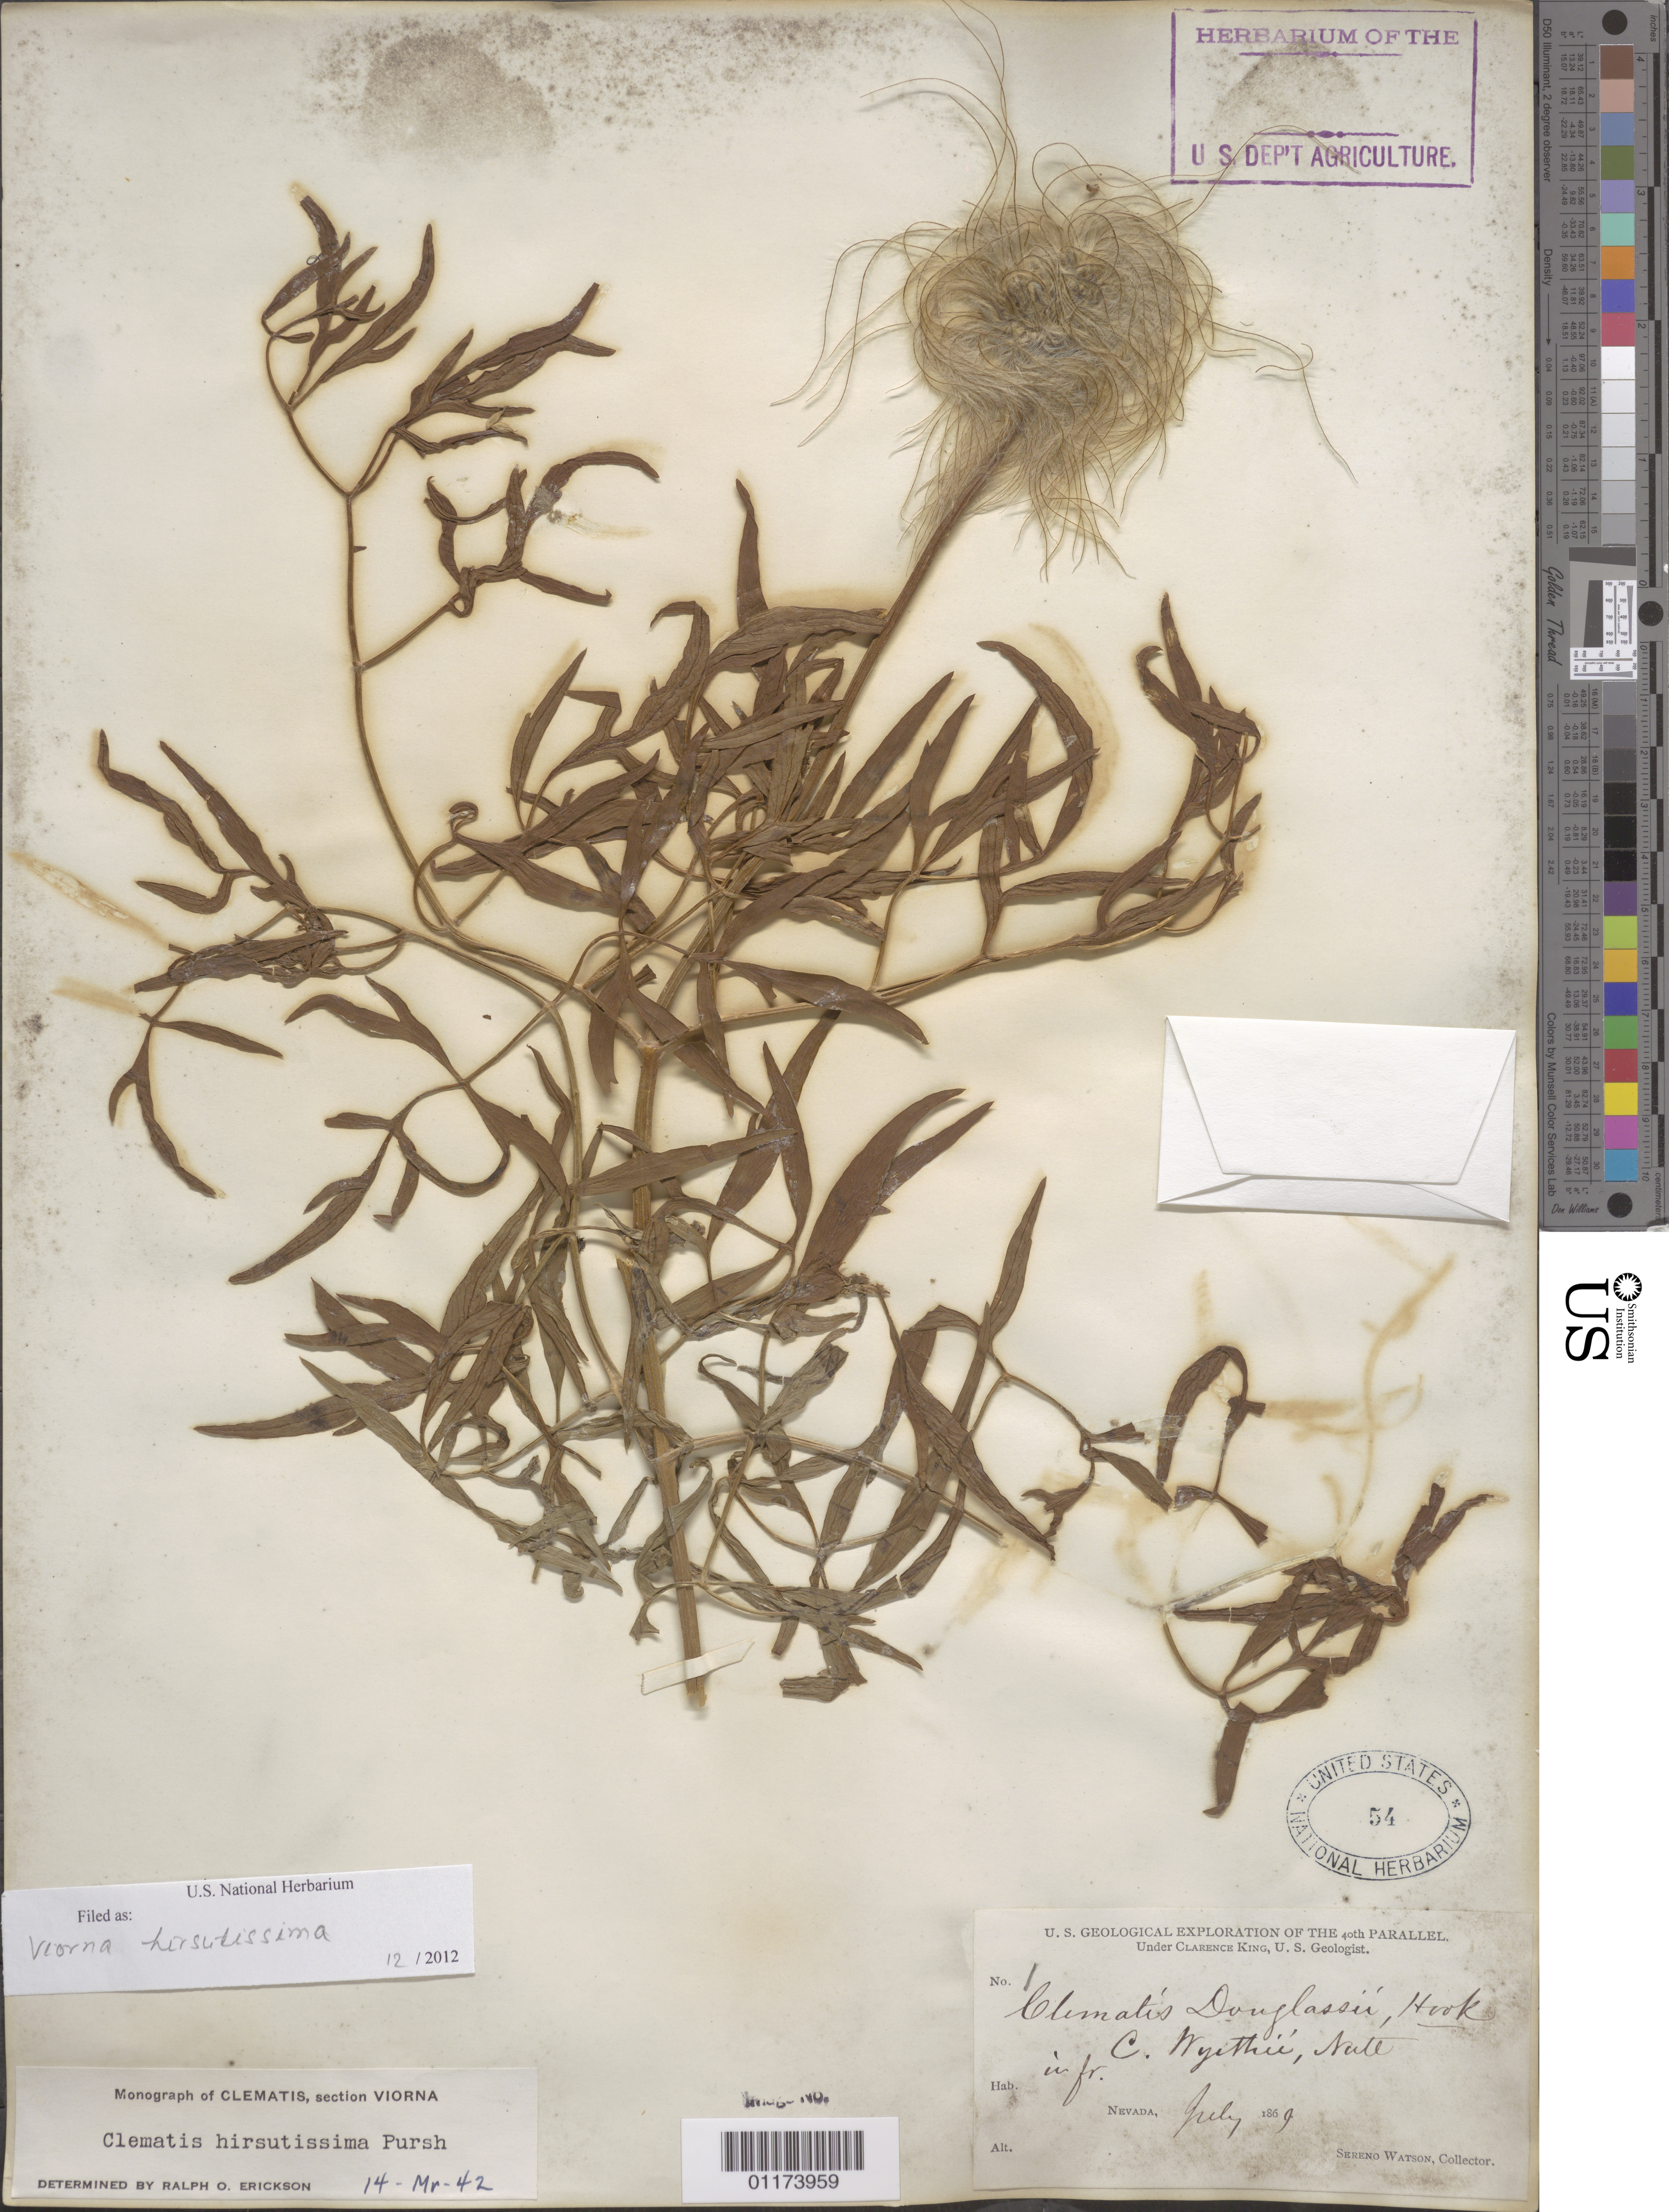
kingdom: Plantae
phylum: Tracheophyta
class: Magnoliopsida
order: Ranunculales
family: Ranunculaceae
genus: Clematis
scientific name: Clematis hirsutissima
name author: Prush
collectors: S. Watson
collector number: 1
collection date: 1869-07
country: United States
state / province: Nevada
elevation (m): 2134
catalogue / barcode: US 54